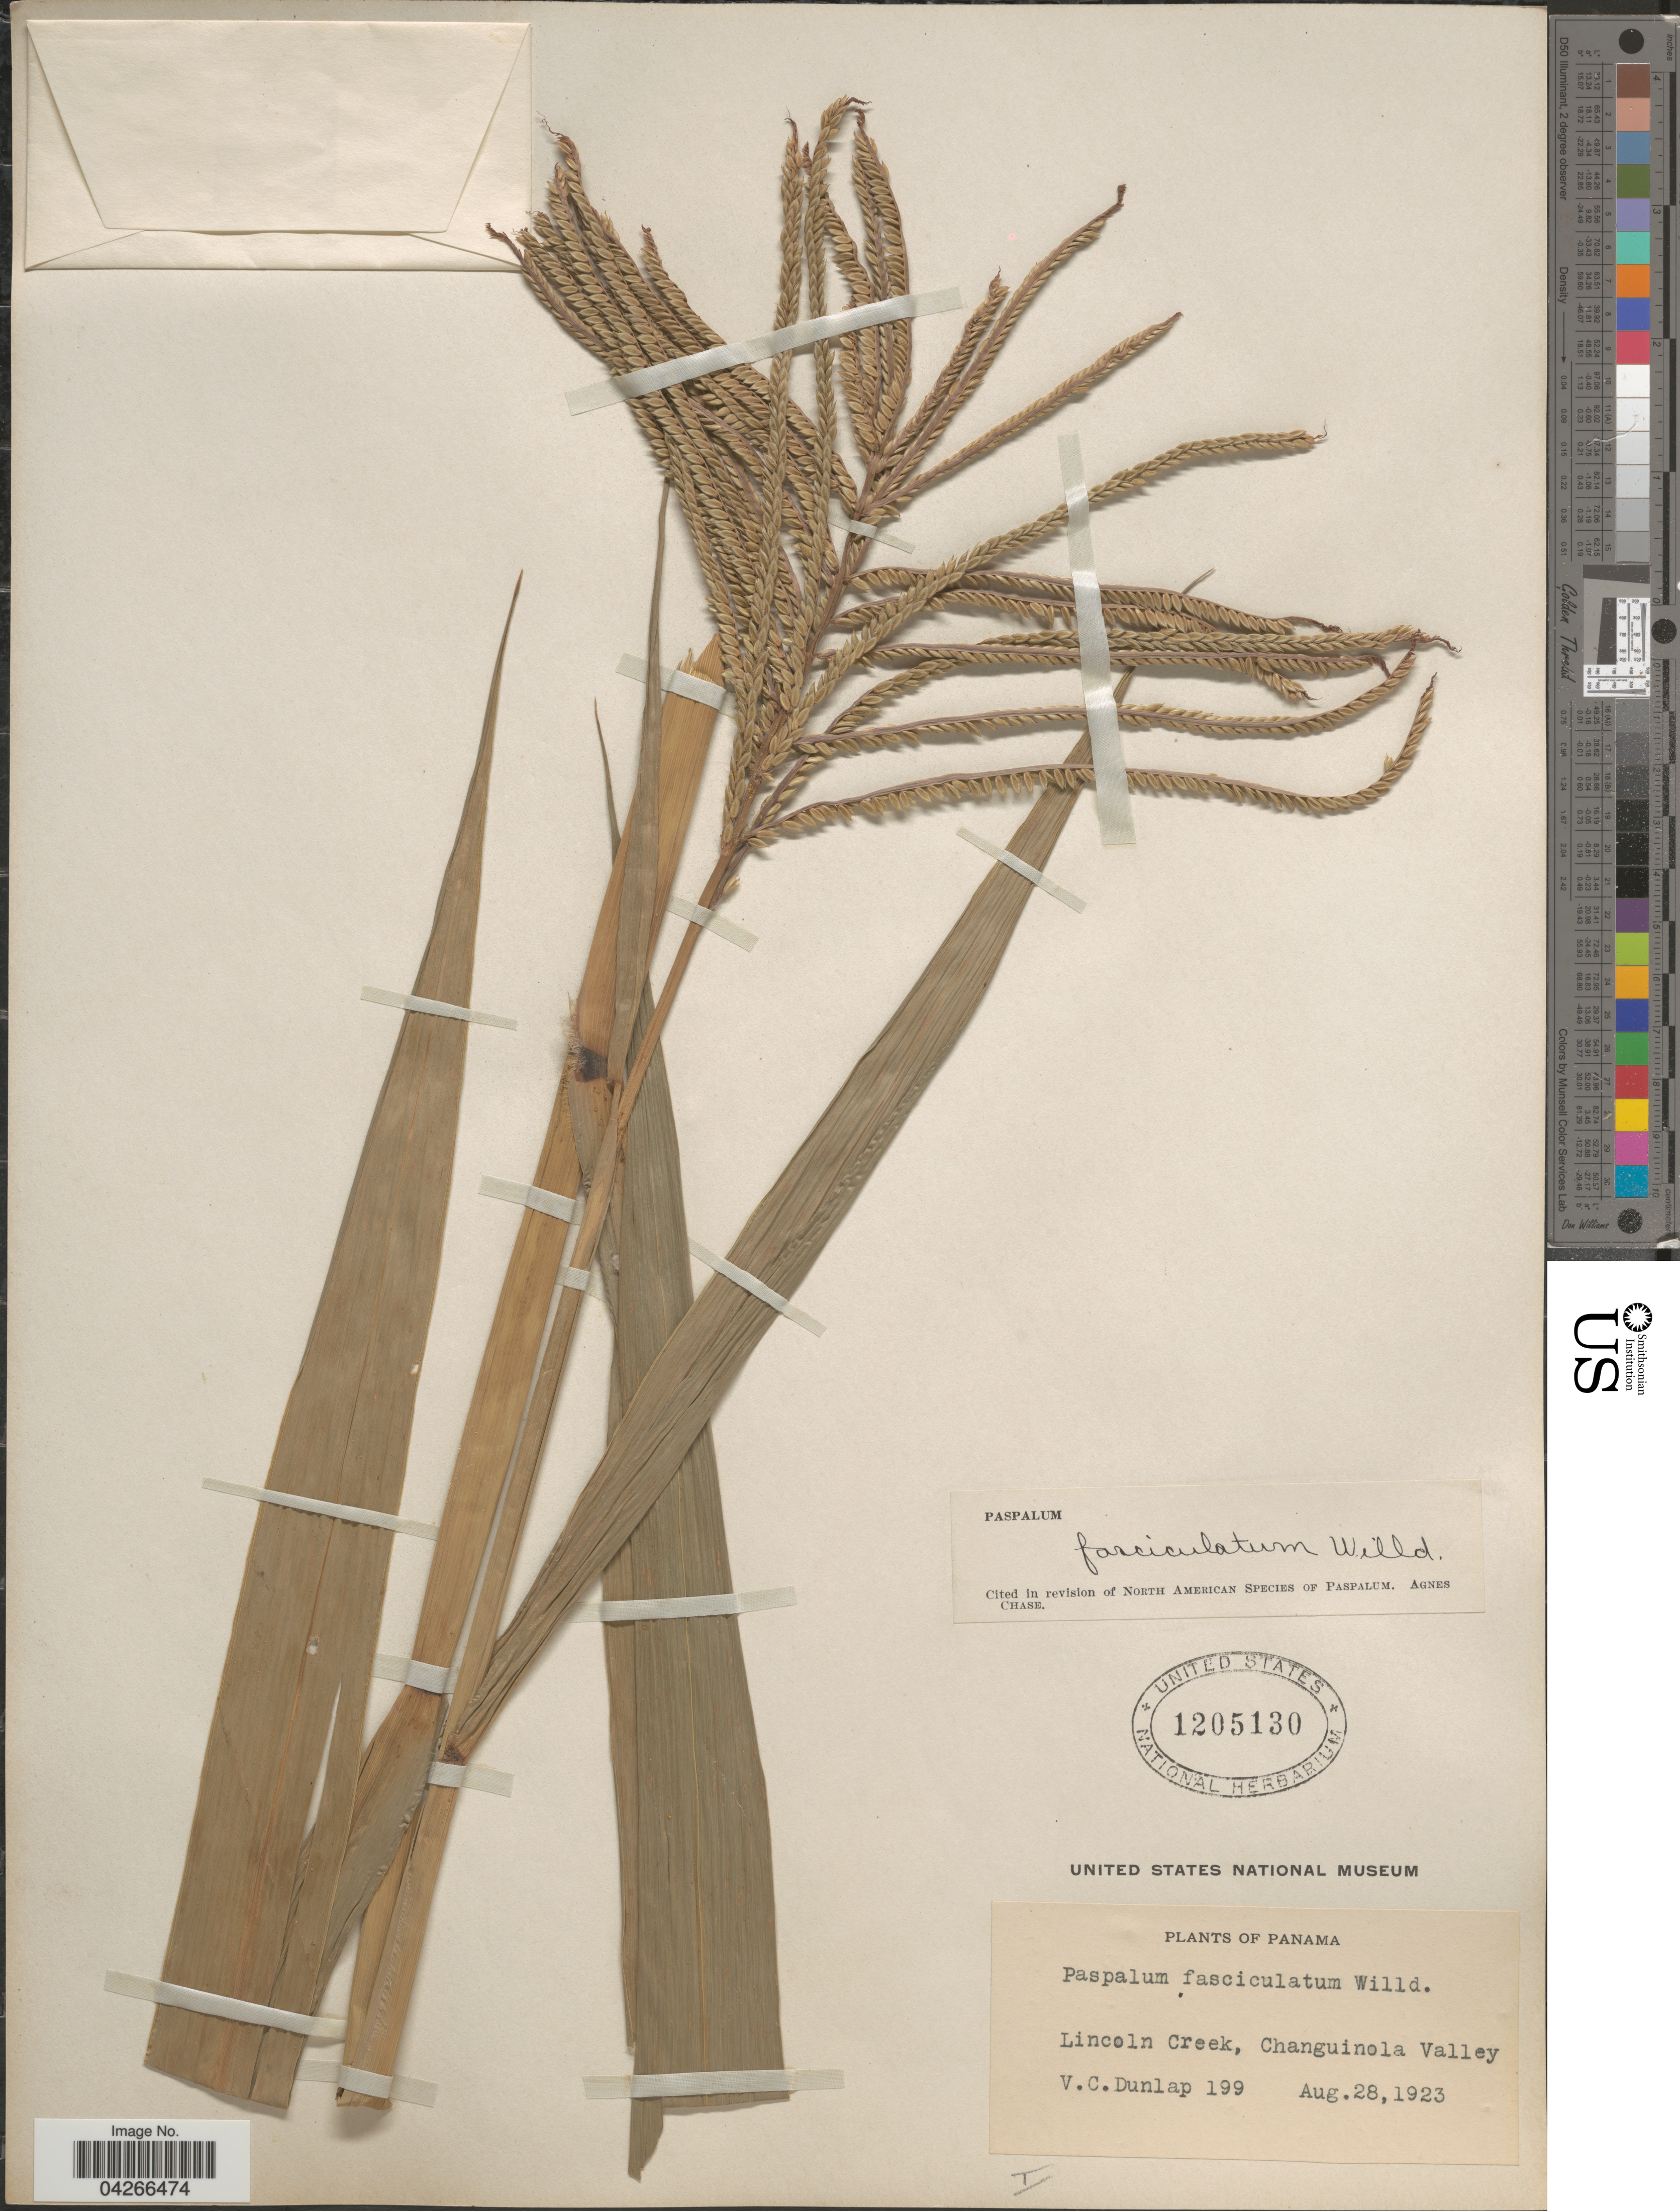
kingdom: Plantae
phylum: Tracheophyta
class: Liliopsida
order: Poales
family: Poaceae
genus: Paspalum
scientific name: Paspalum fasciculatum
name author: Willd. ex Flüggé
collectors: V. C. Dunlap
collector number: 199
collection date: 1923-08-28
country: Panama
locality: Lincoln Creek, Changuinola Valley.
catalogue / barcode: US 1205130